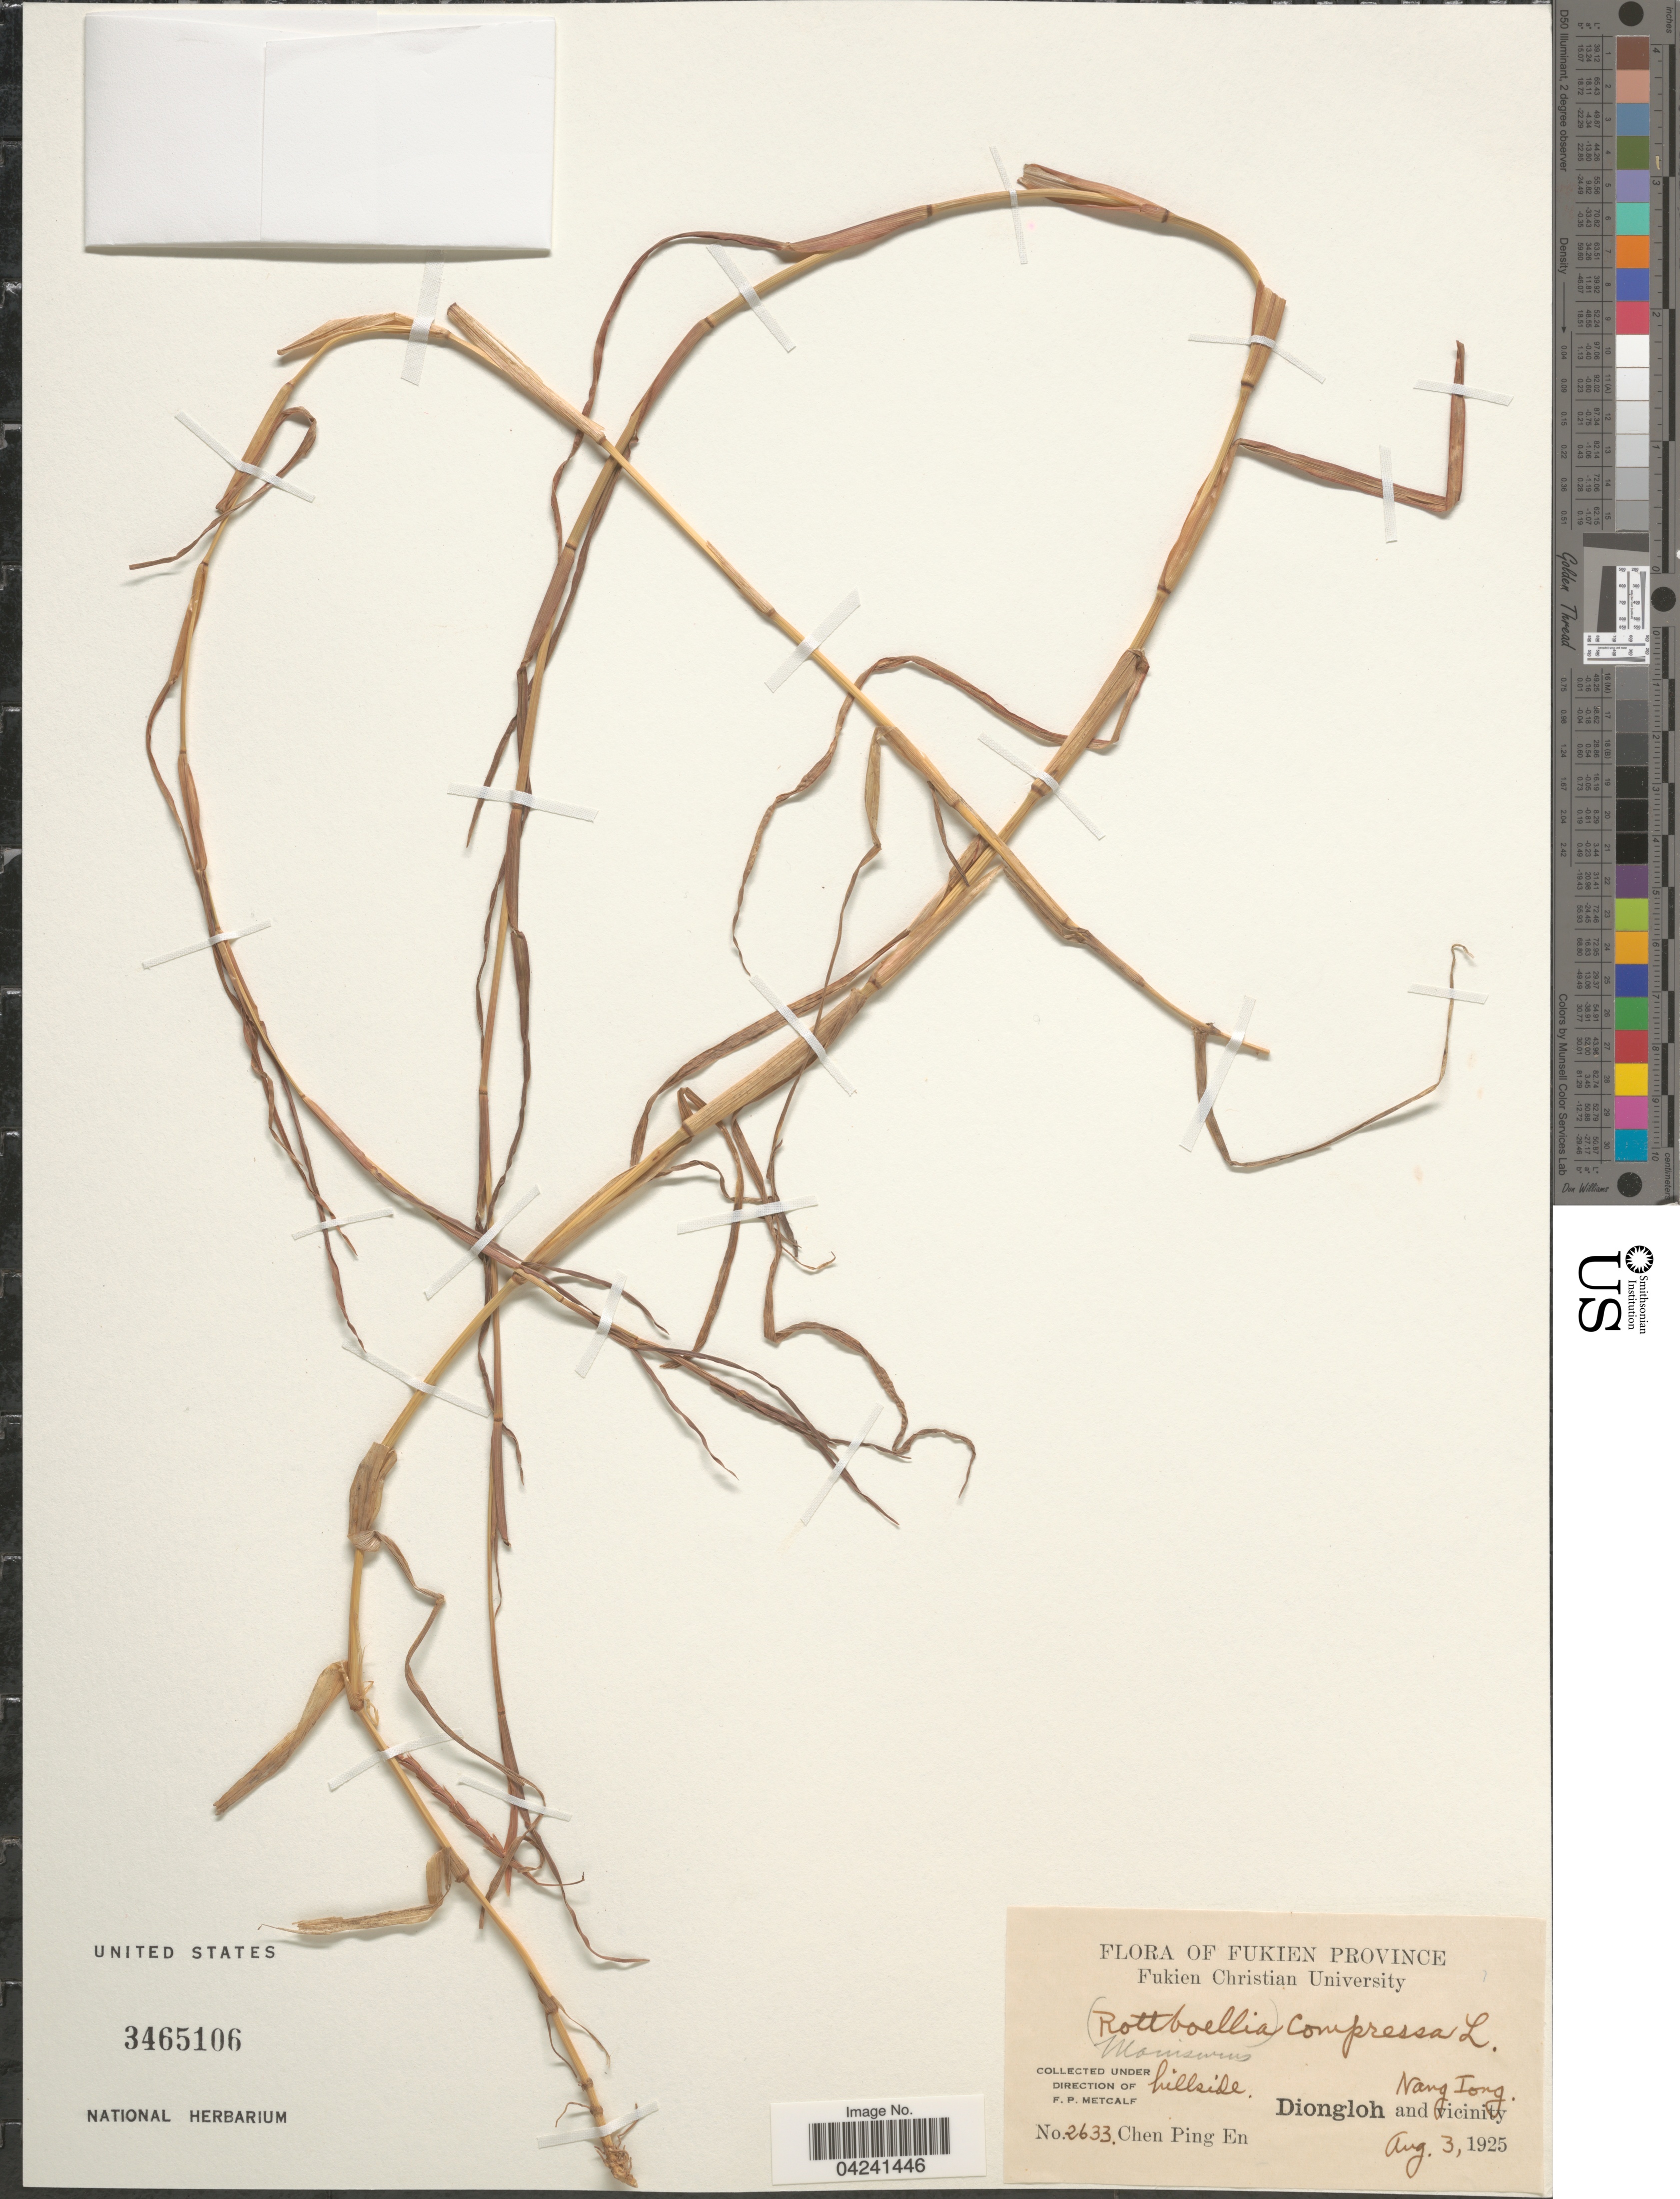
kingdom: Plantae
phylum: Tracheophyta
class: Liliopsida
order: Poales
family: Poaceae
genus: Hemarthria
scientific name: Hemarthria compressa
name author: (L.) R. Br.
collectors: C. Ping En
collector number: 2633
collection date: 1925-08-03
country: China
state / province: Fujian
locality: Fukien Province. Hillside. Nang Iong. Diongloh and vicinity.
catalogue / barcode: US 3465106